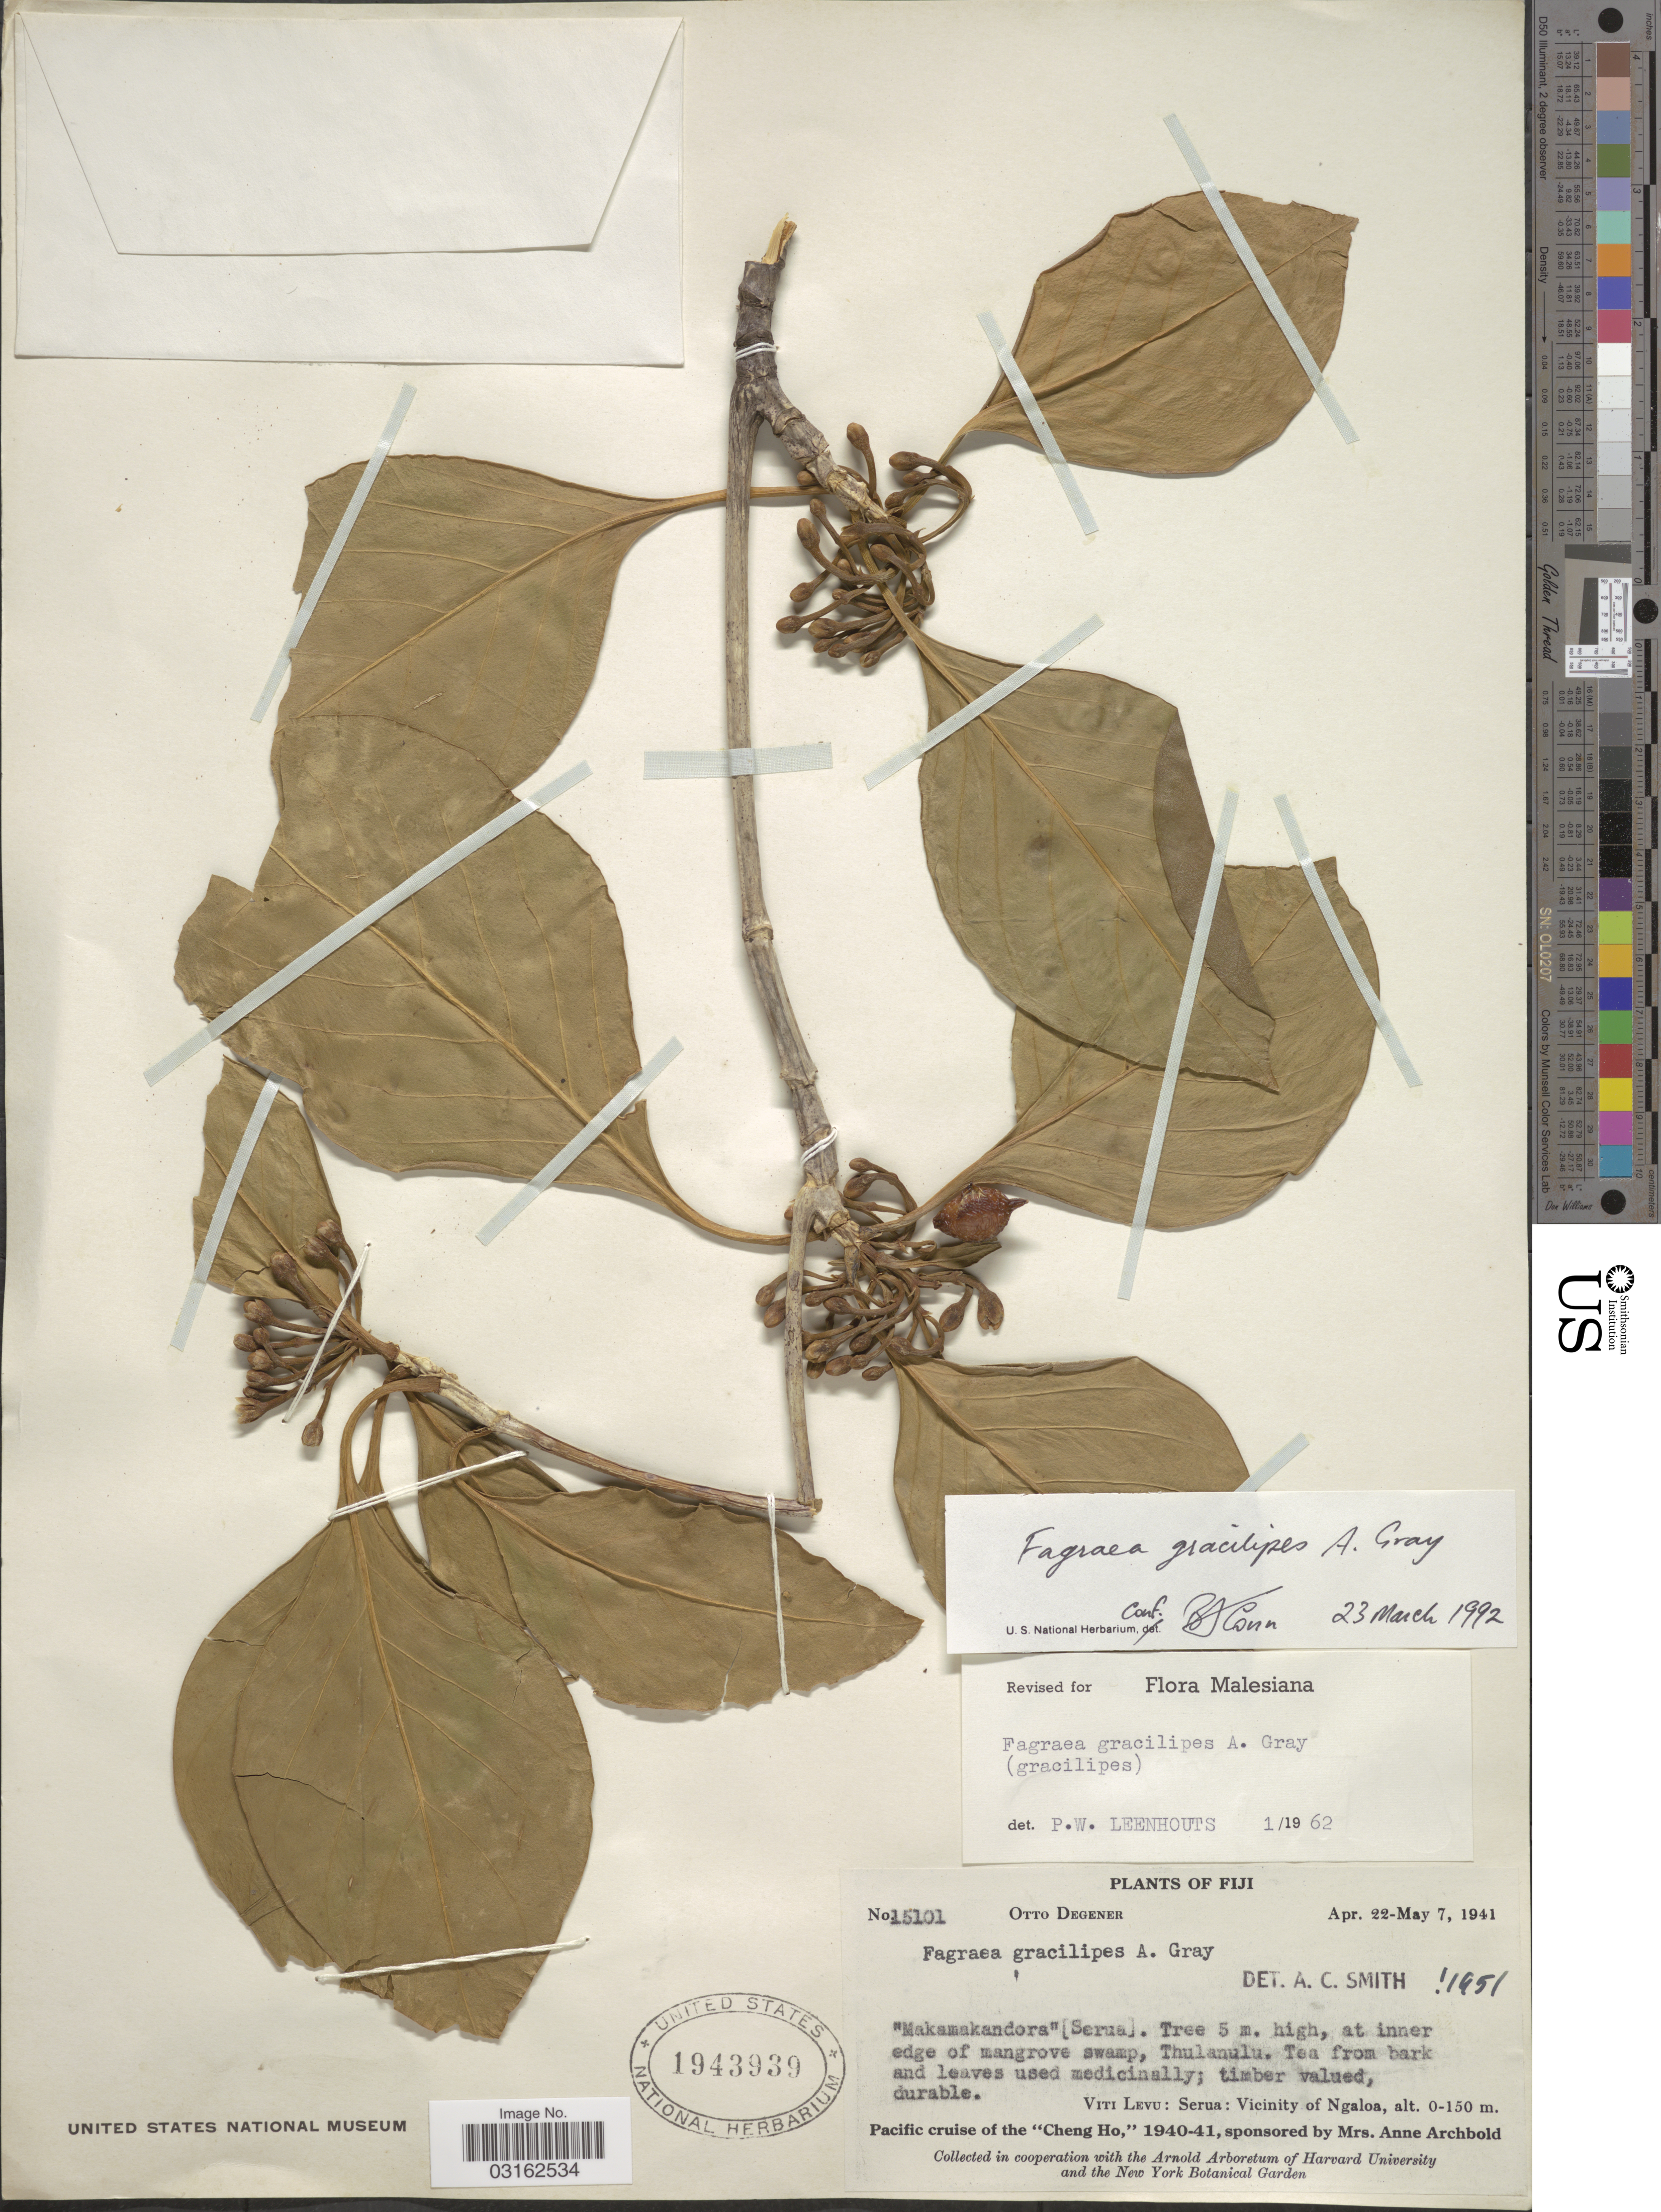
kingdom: Plantae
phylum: Tracheophyta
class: Magnoliopsida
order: Gentianales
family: Gentianaceae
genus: Fagraea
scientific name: Fagraea gracilipes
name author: A. Gray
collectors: O. Degener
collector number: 15101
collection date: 1941-04-22/1941-05-07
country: Fiji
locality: Viti Levu: Serua: Vicinity of Ngaloa.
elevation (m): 0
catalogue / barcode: US 1943939